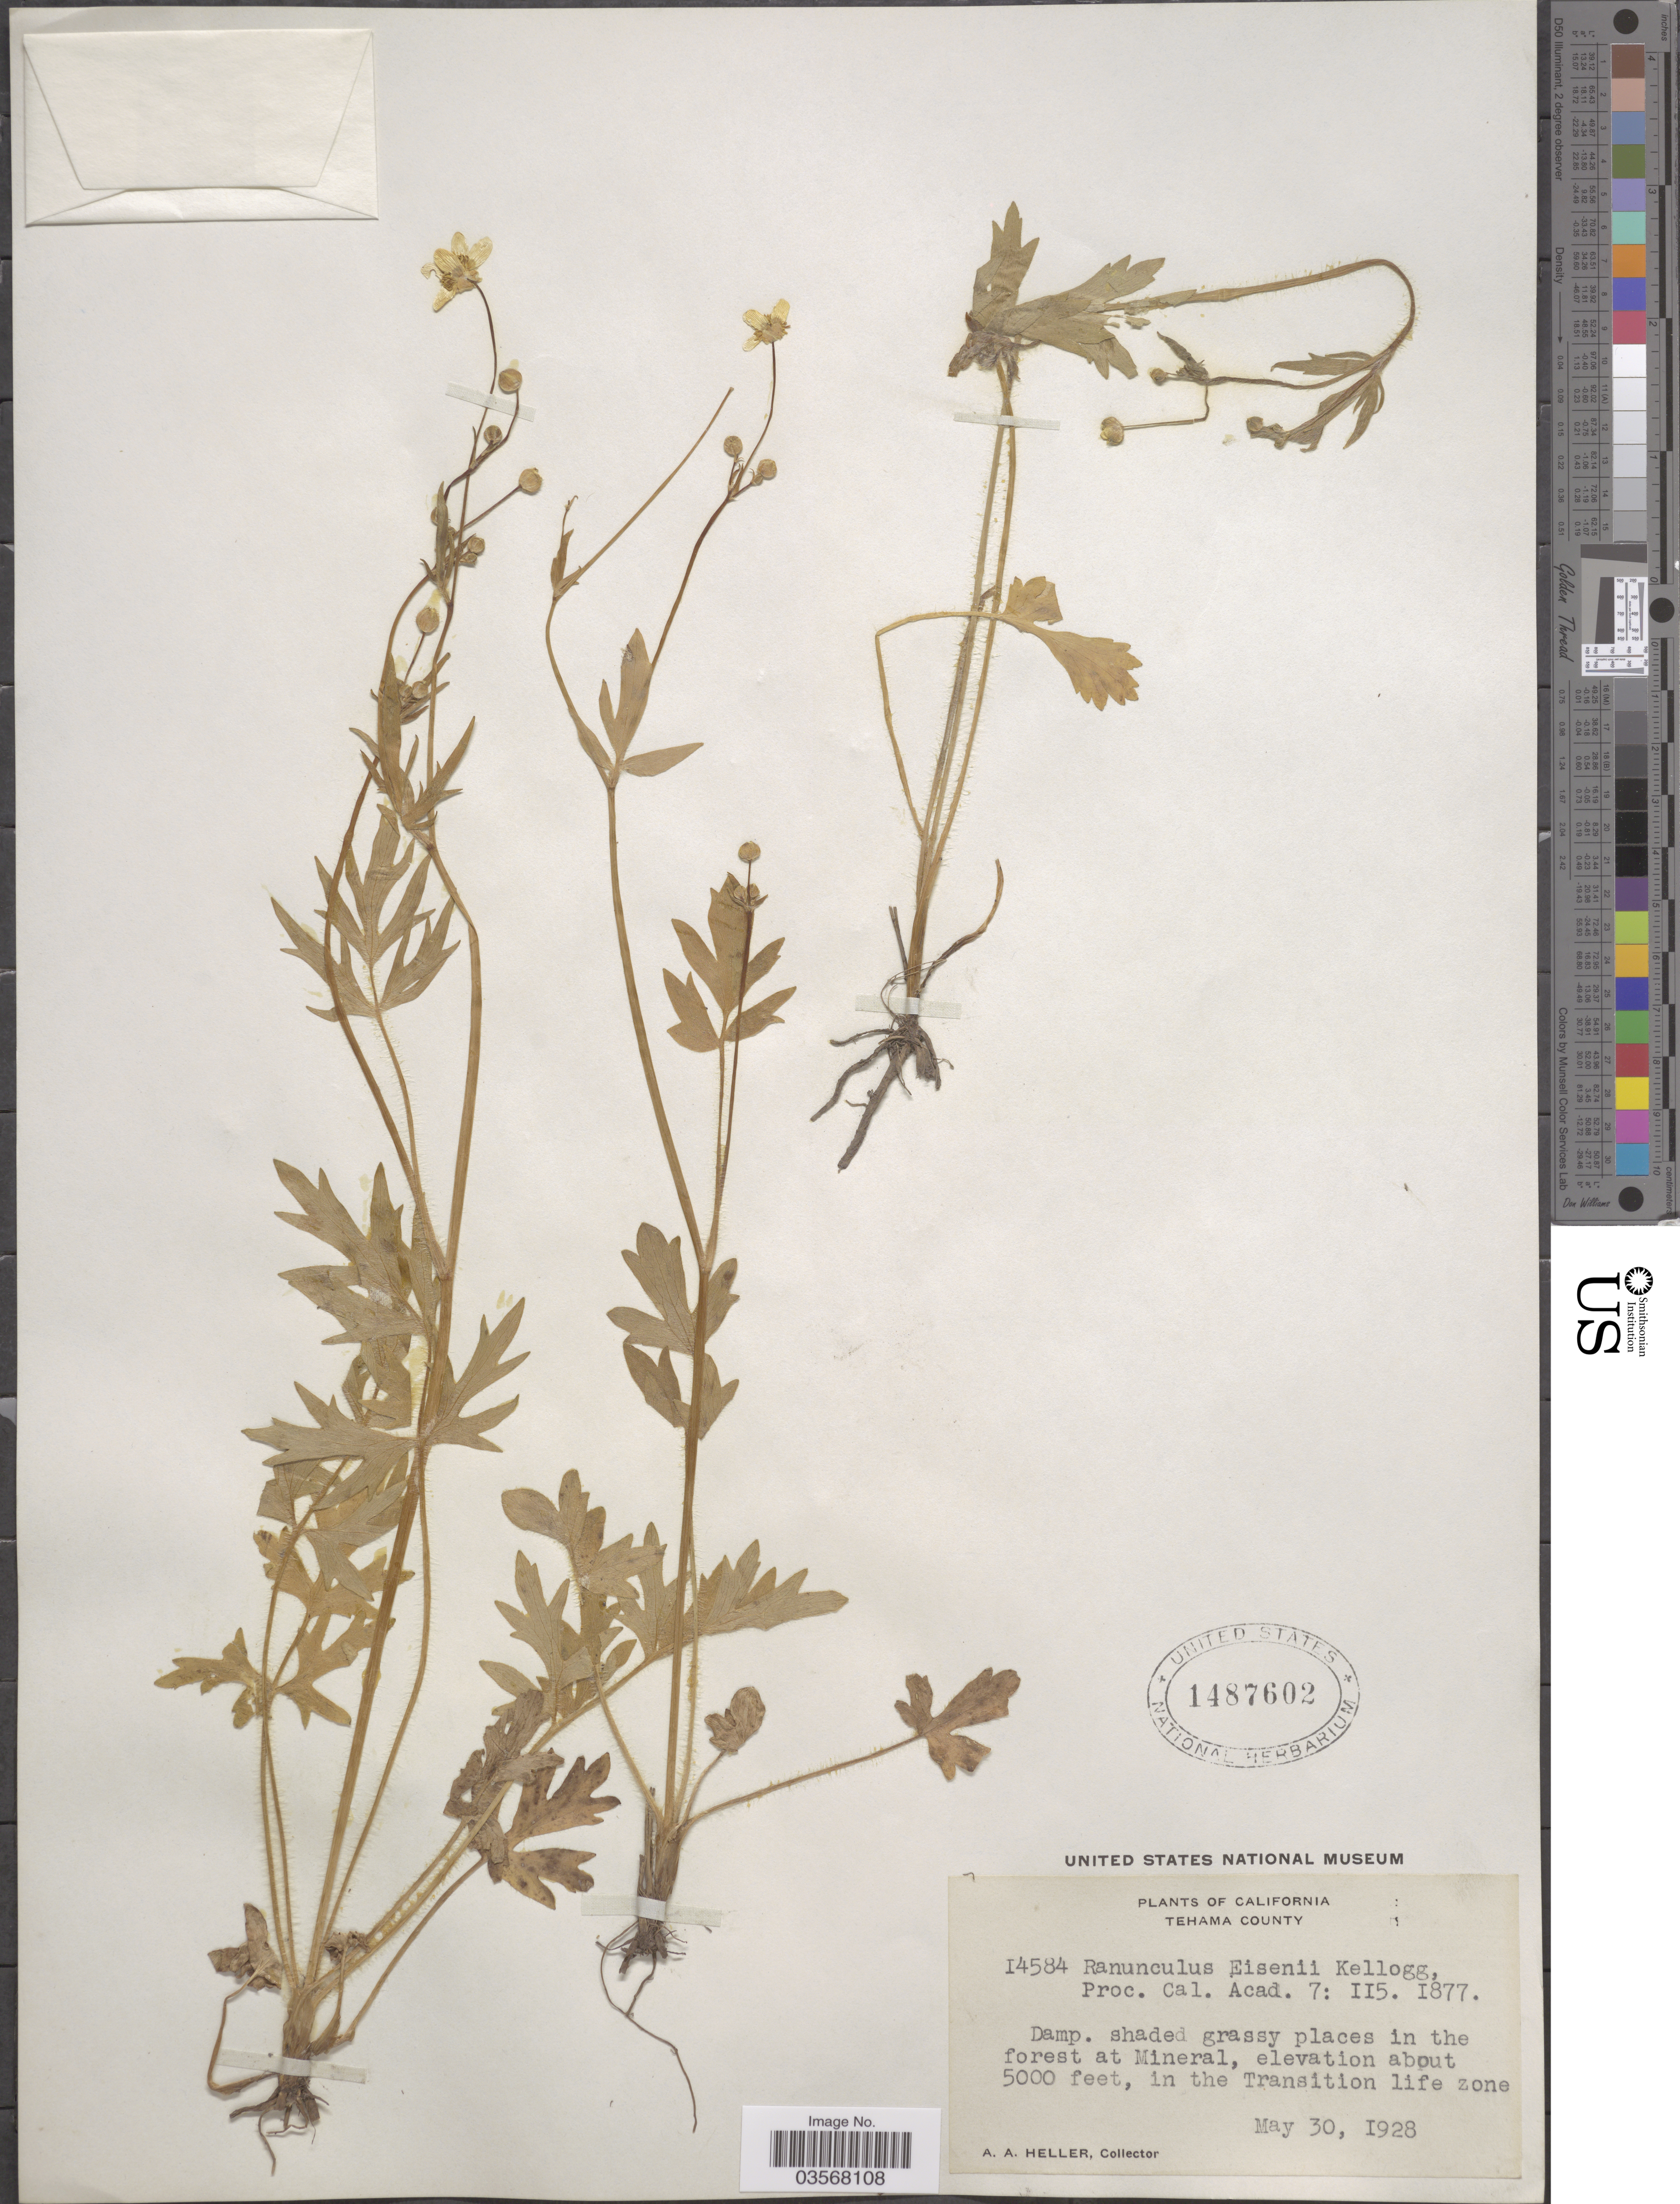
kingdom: Plantae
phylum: Tracheophyta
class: Magnoliopsida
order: Ranunculales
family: Ranunculaceae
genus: Ranunculus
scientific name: Ranunculus occidentalis var. eisenii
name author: Nutt.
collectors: A. A. Heller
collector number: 14584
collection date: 1928-05-30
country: United States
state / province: California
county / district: Tehama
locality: Tehema County. in the forest at Mineral, in the Transition life zone.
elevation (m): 1524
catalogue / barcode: US 1487602